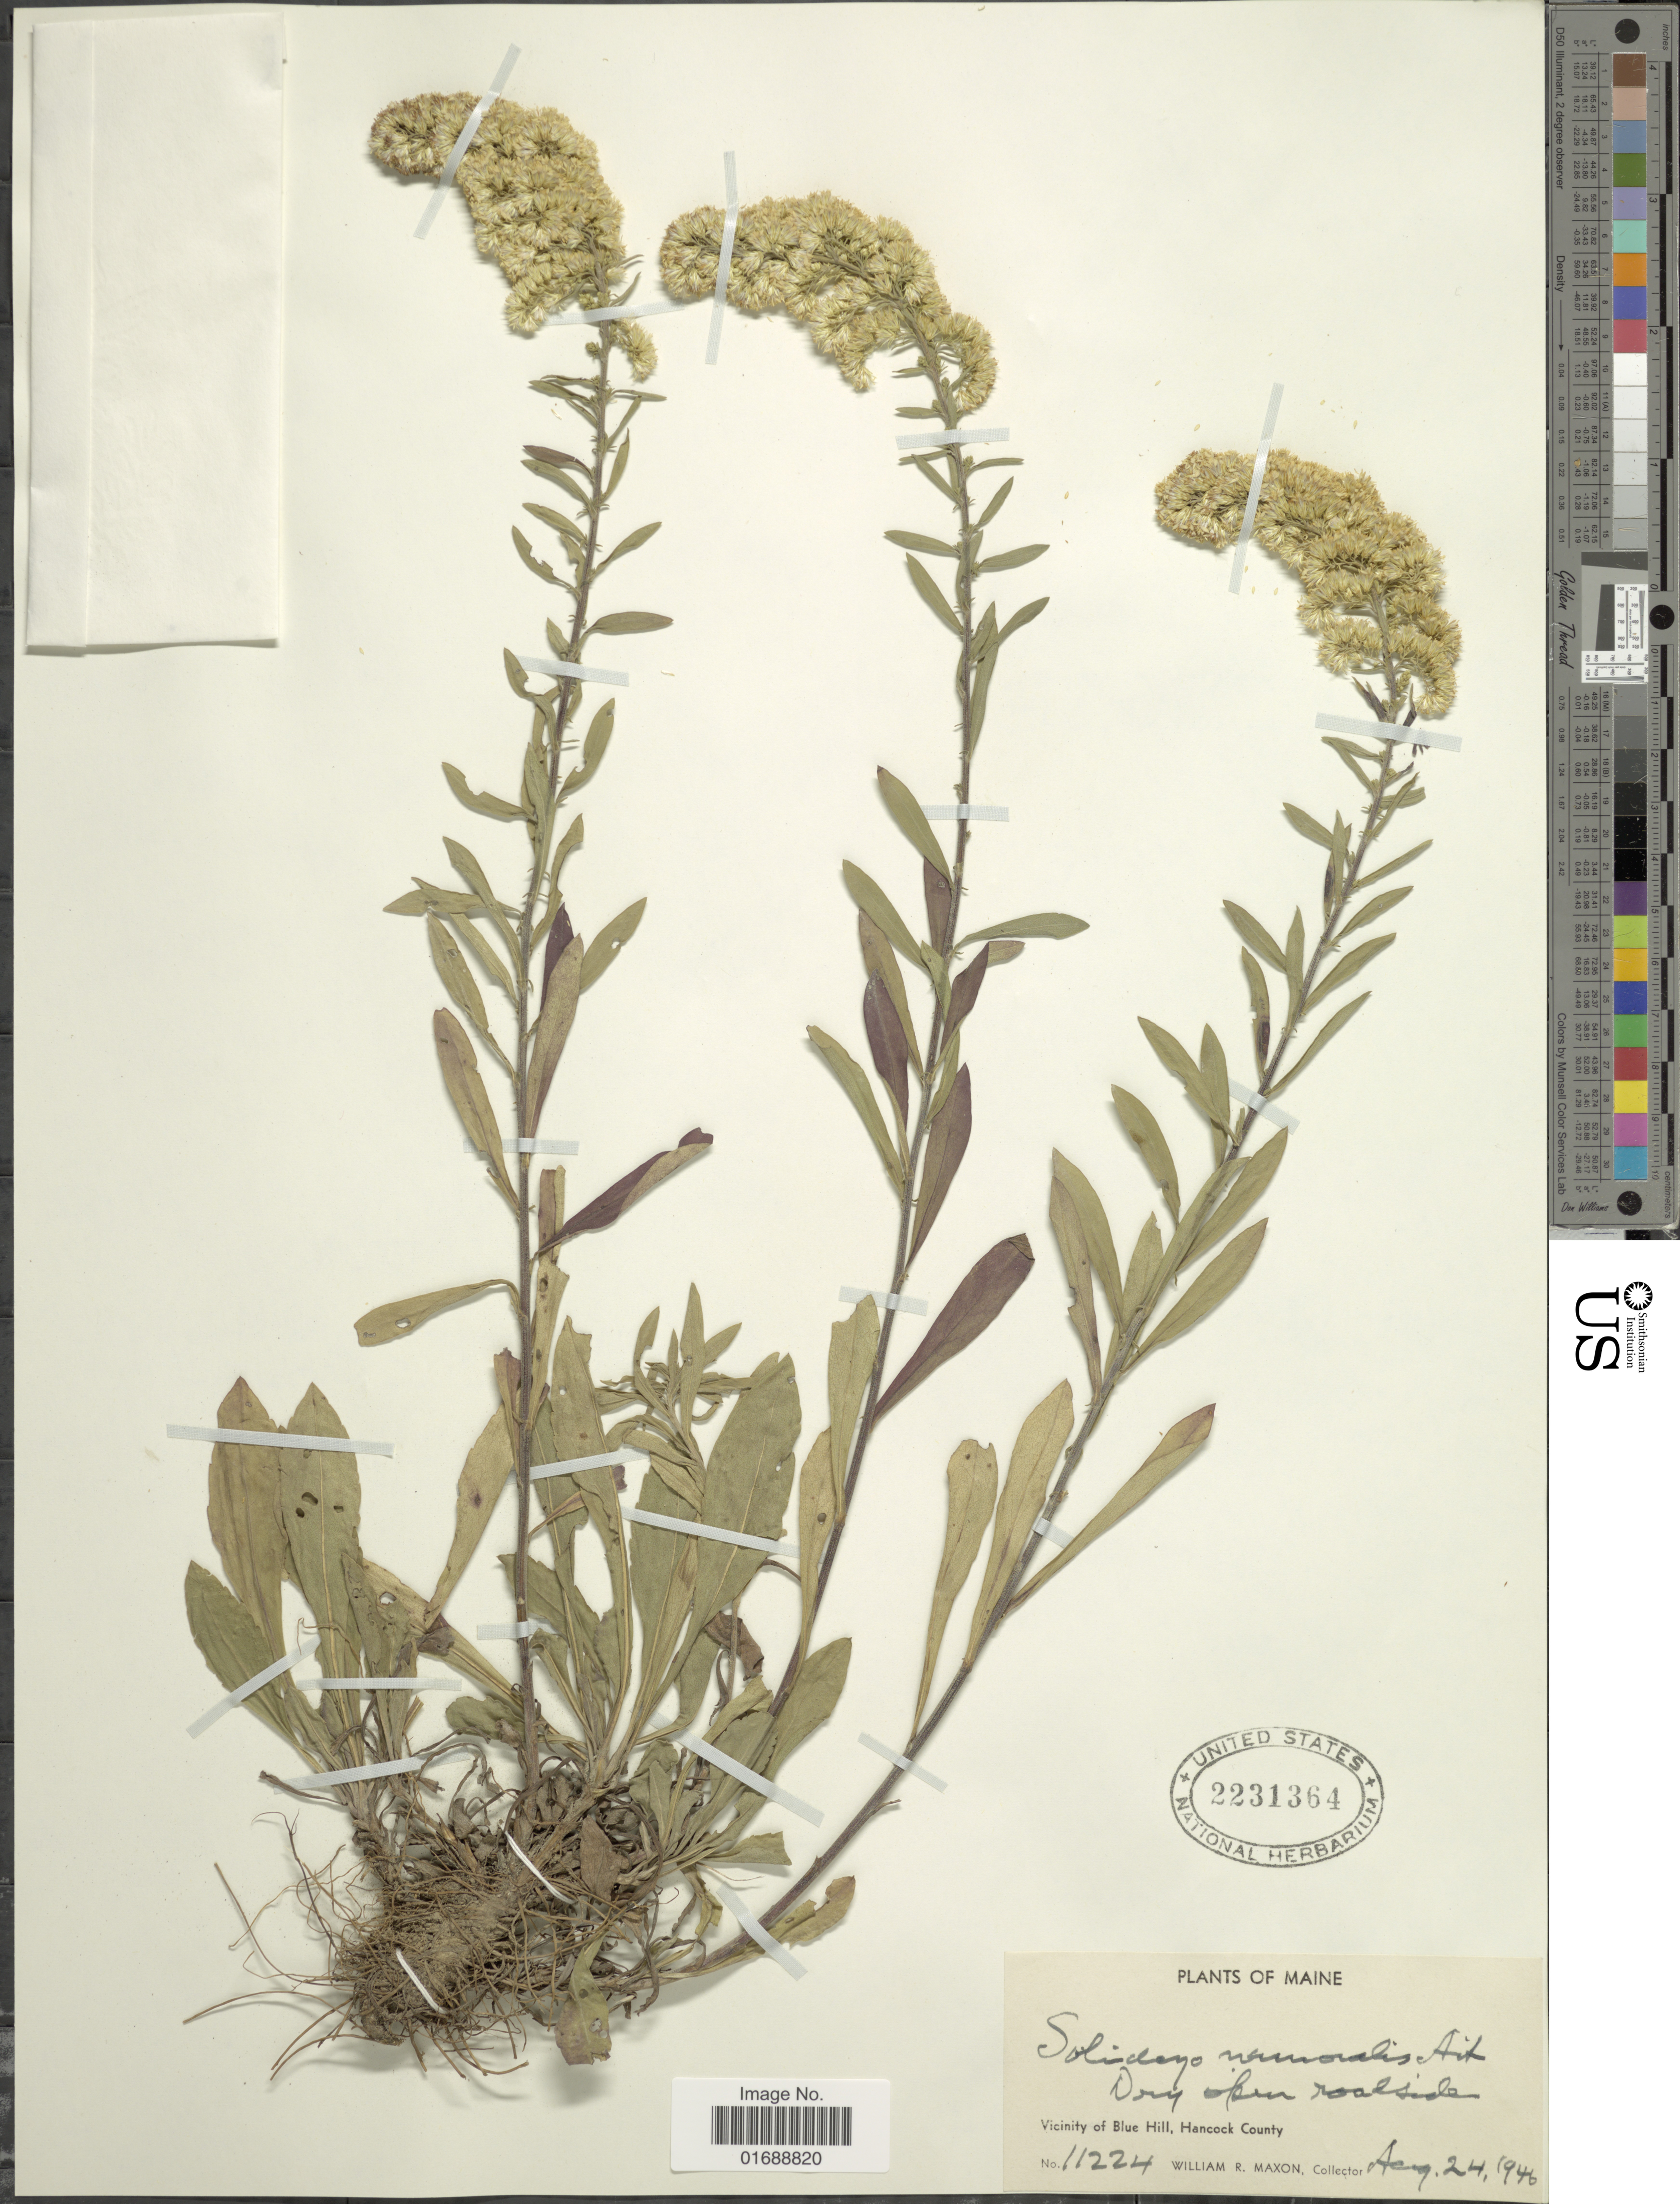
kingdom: Plantae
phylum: Tracheophyta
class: Magnoliopsida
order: Asterales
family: Asteraceae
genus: Solidago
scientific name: Solidago nemoralis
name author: Aiton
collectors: W. R. Maxon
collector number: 11224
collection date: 1946-08-24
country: United States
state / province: Maine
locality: Vicinity of Blue Hill, Hancock County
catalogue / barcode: US 2231364